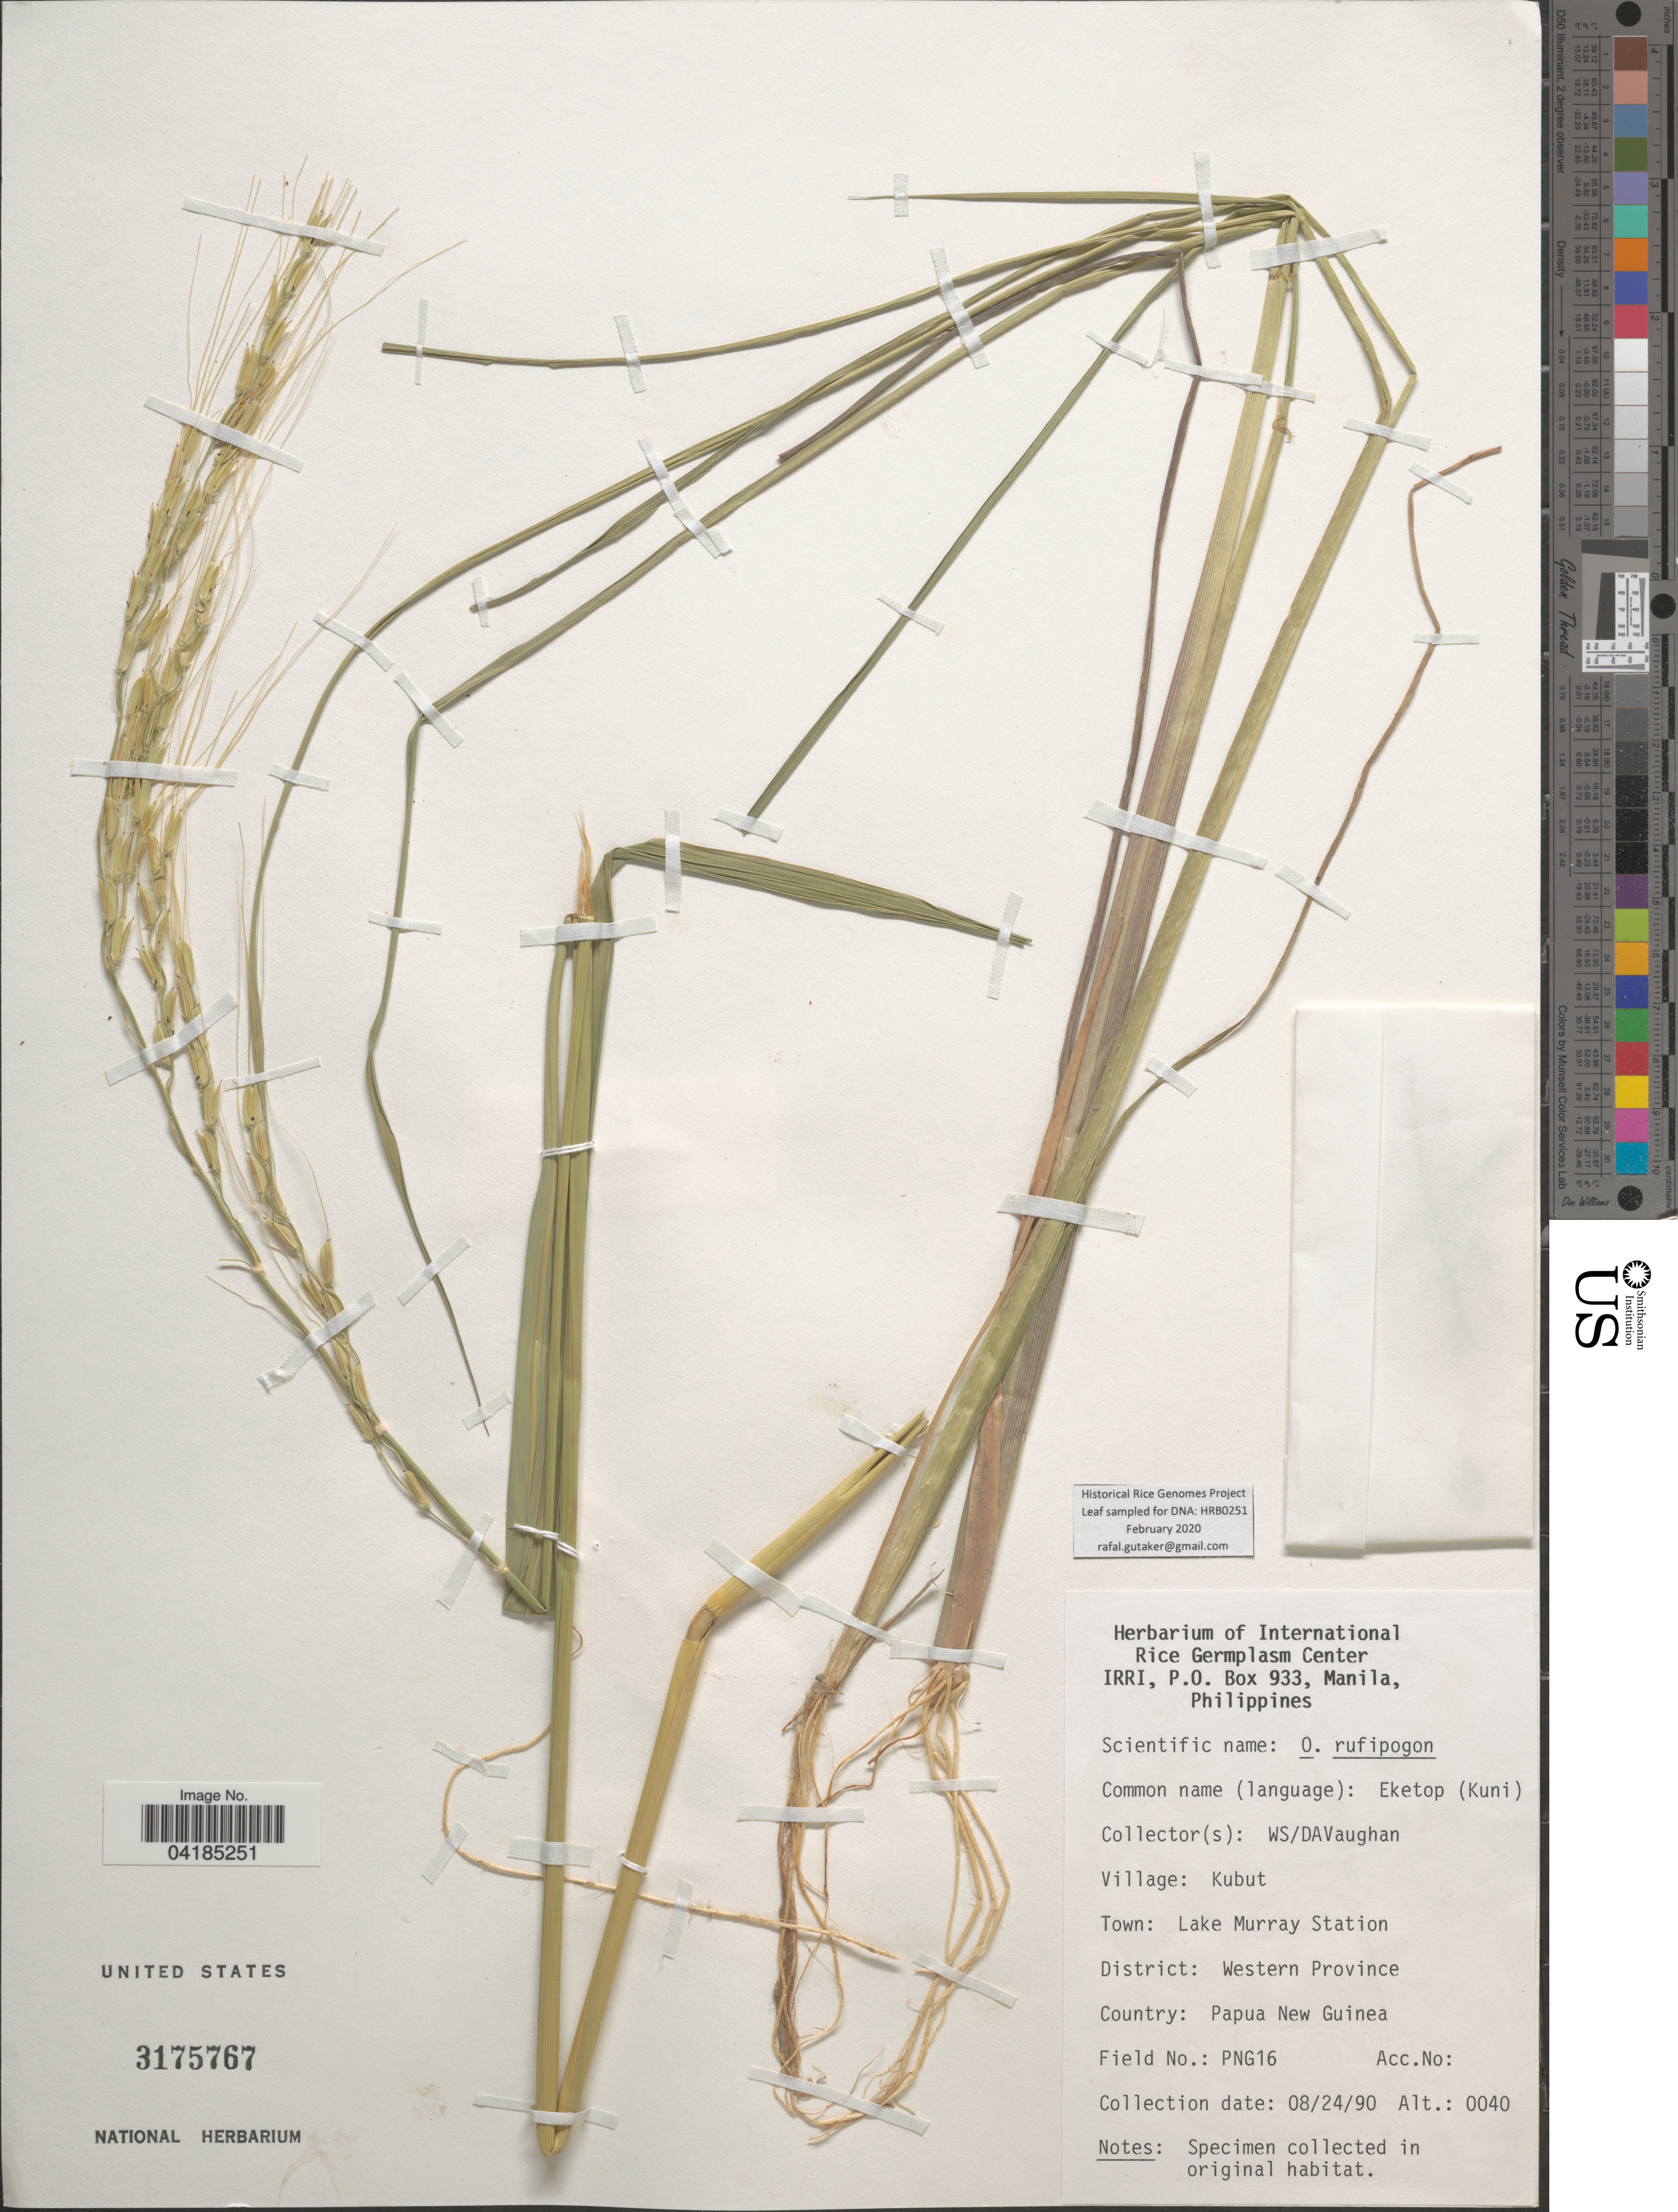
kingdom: Plantae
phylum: Tracheophyta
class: Liliopsida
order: Poales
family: Poaceae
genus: Oryza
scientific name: Oryza rufipogon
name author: Griffith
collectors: W. S. & D. Vaughan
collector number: PNG16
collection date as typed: Transcribed d/m/y: 24/8/90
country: Papua New Guinea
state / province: Manus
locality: Village: Kubut. Town: Lake Murray Station. District: Western Province.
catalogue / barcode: US 3175767